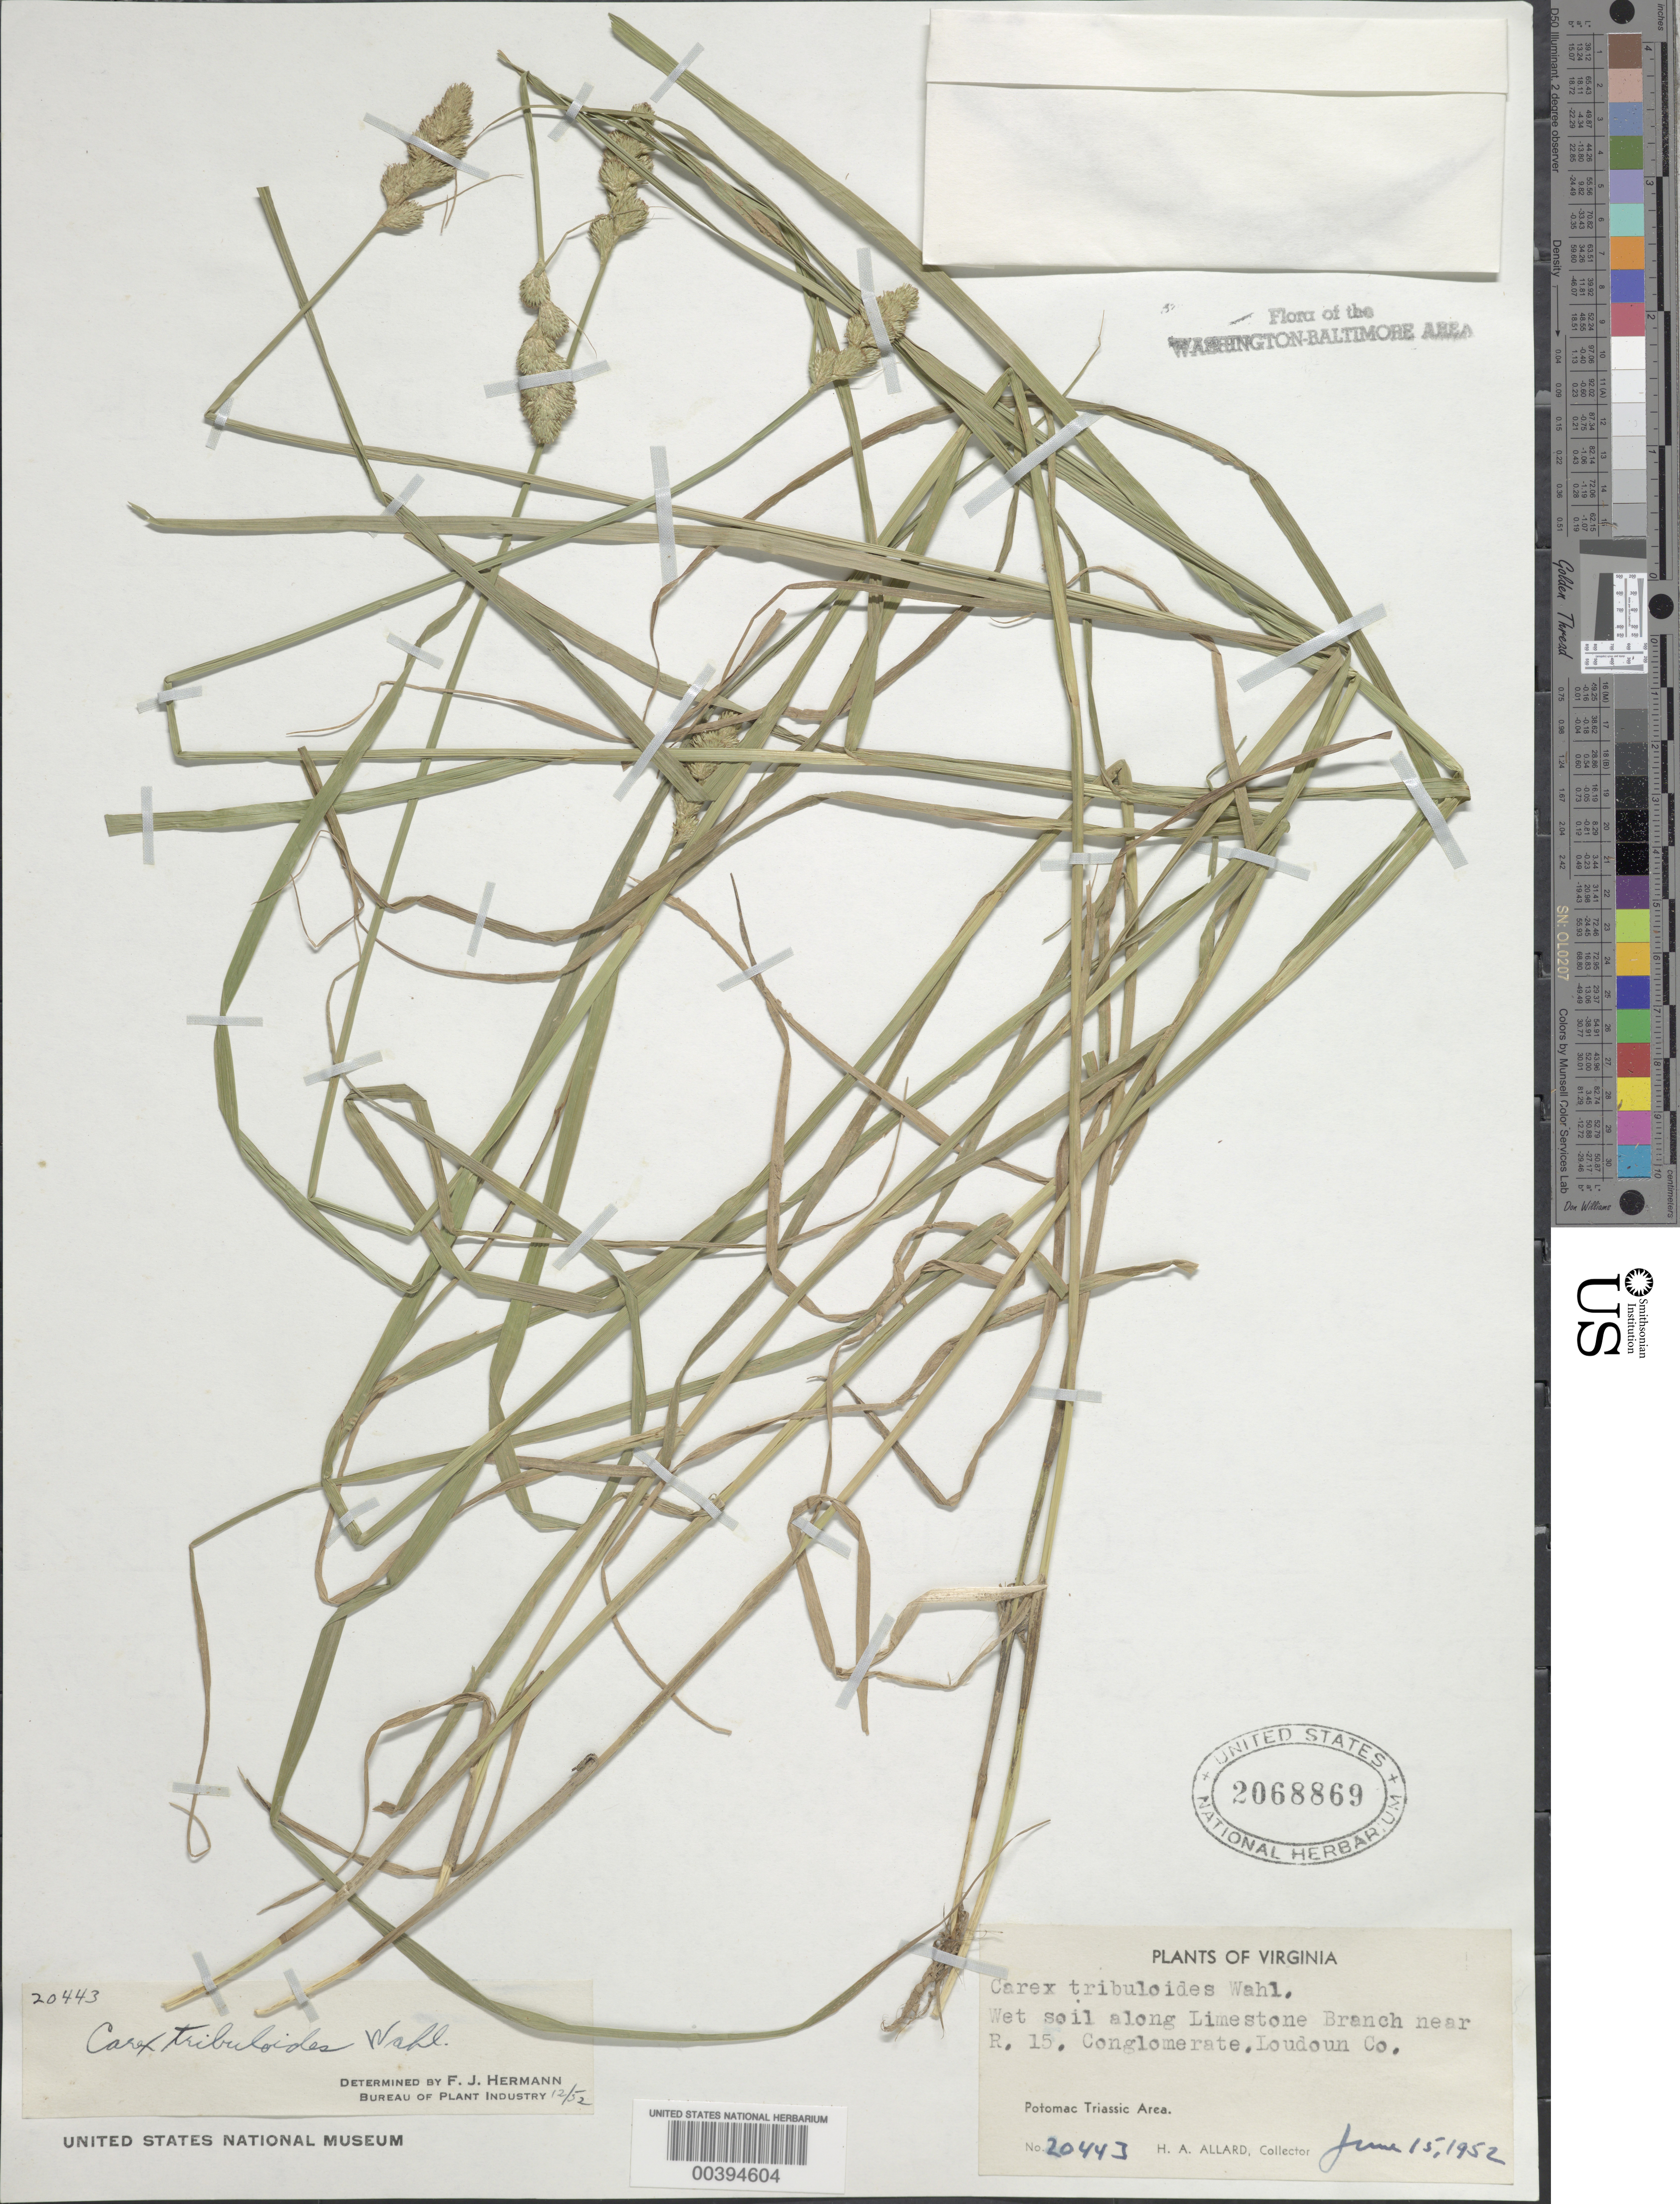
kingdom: Plantae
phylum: Tracheophyta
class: Liliopsida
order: Poales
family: Cyperaceae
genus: Carex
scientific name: Carex tribuloides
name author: Wahlenb.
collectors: H. A. Allard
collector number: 20443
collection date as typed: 15 Jun 1952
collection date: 1952-06-15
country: United States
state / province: Virginia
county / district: Loudoun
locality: Limestone Branch, near Route 15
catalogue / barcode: US 2068869